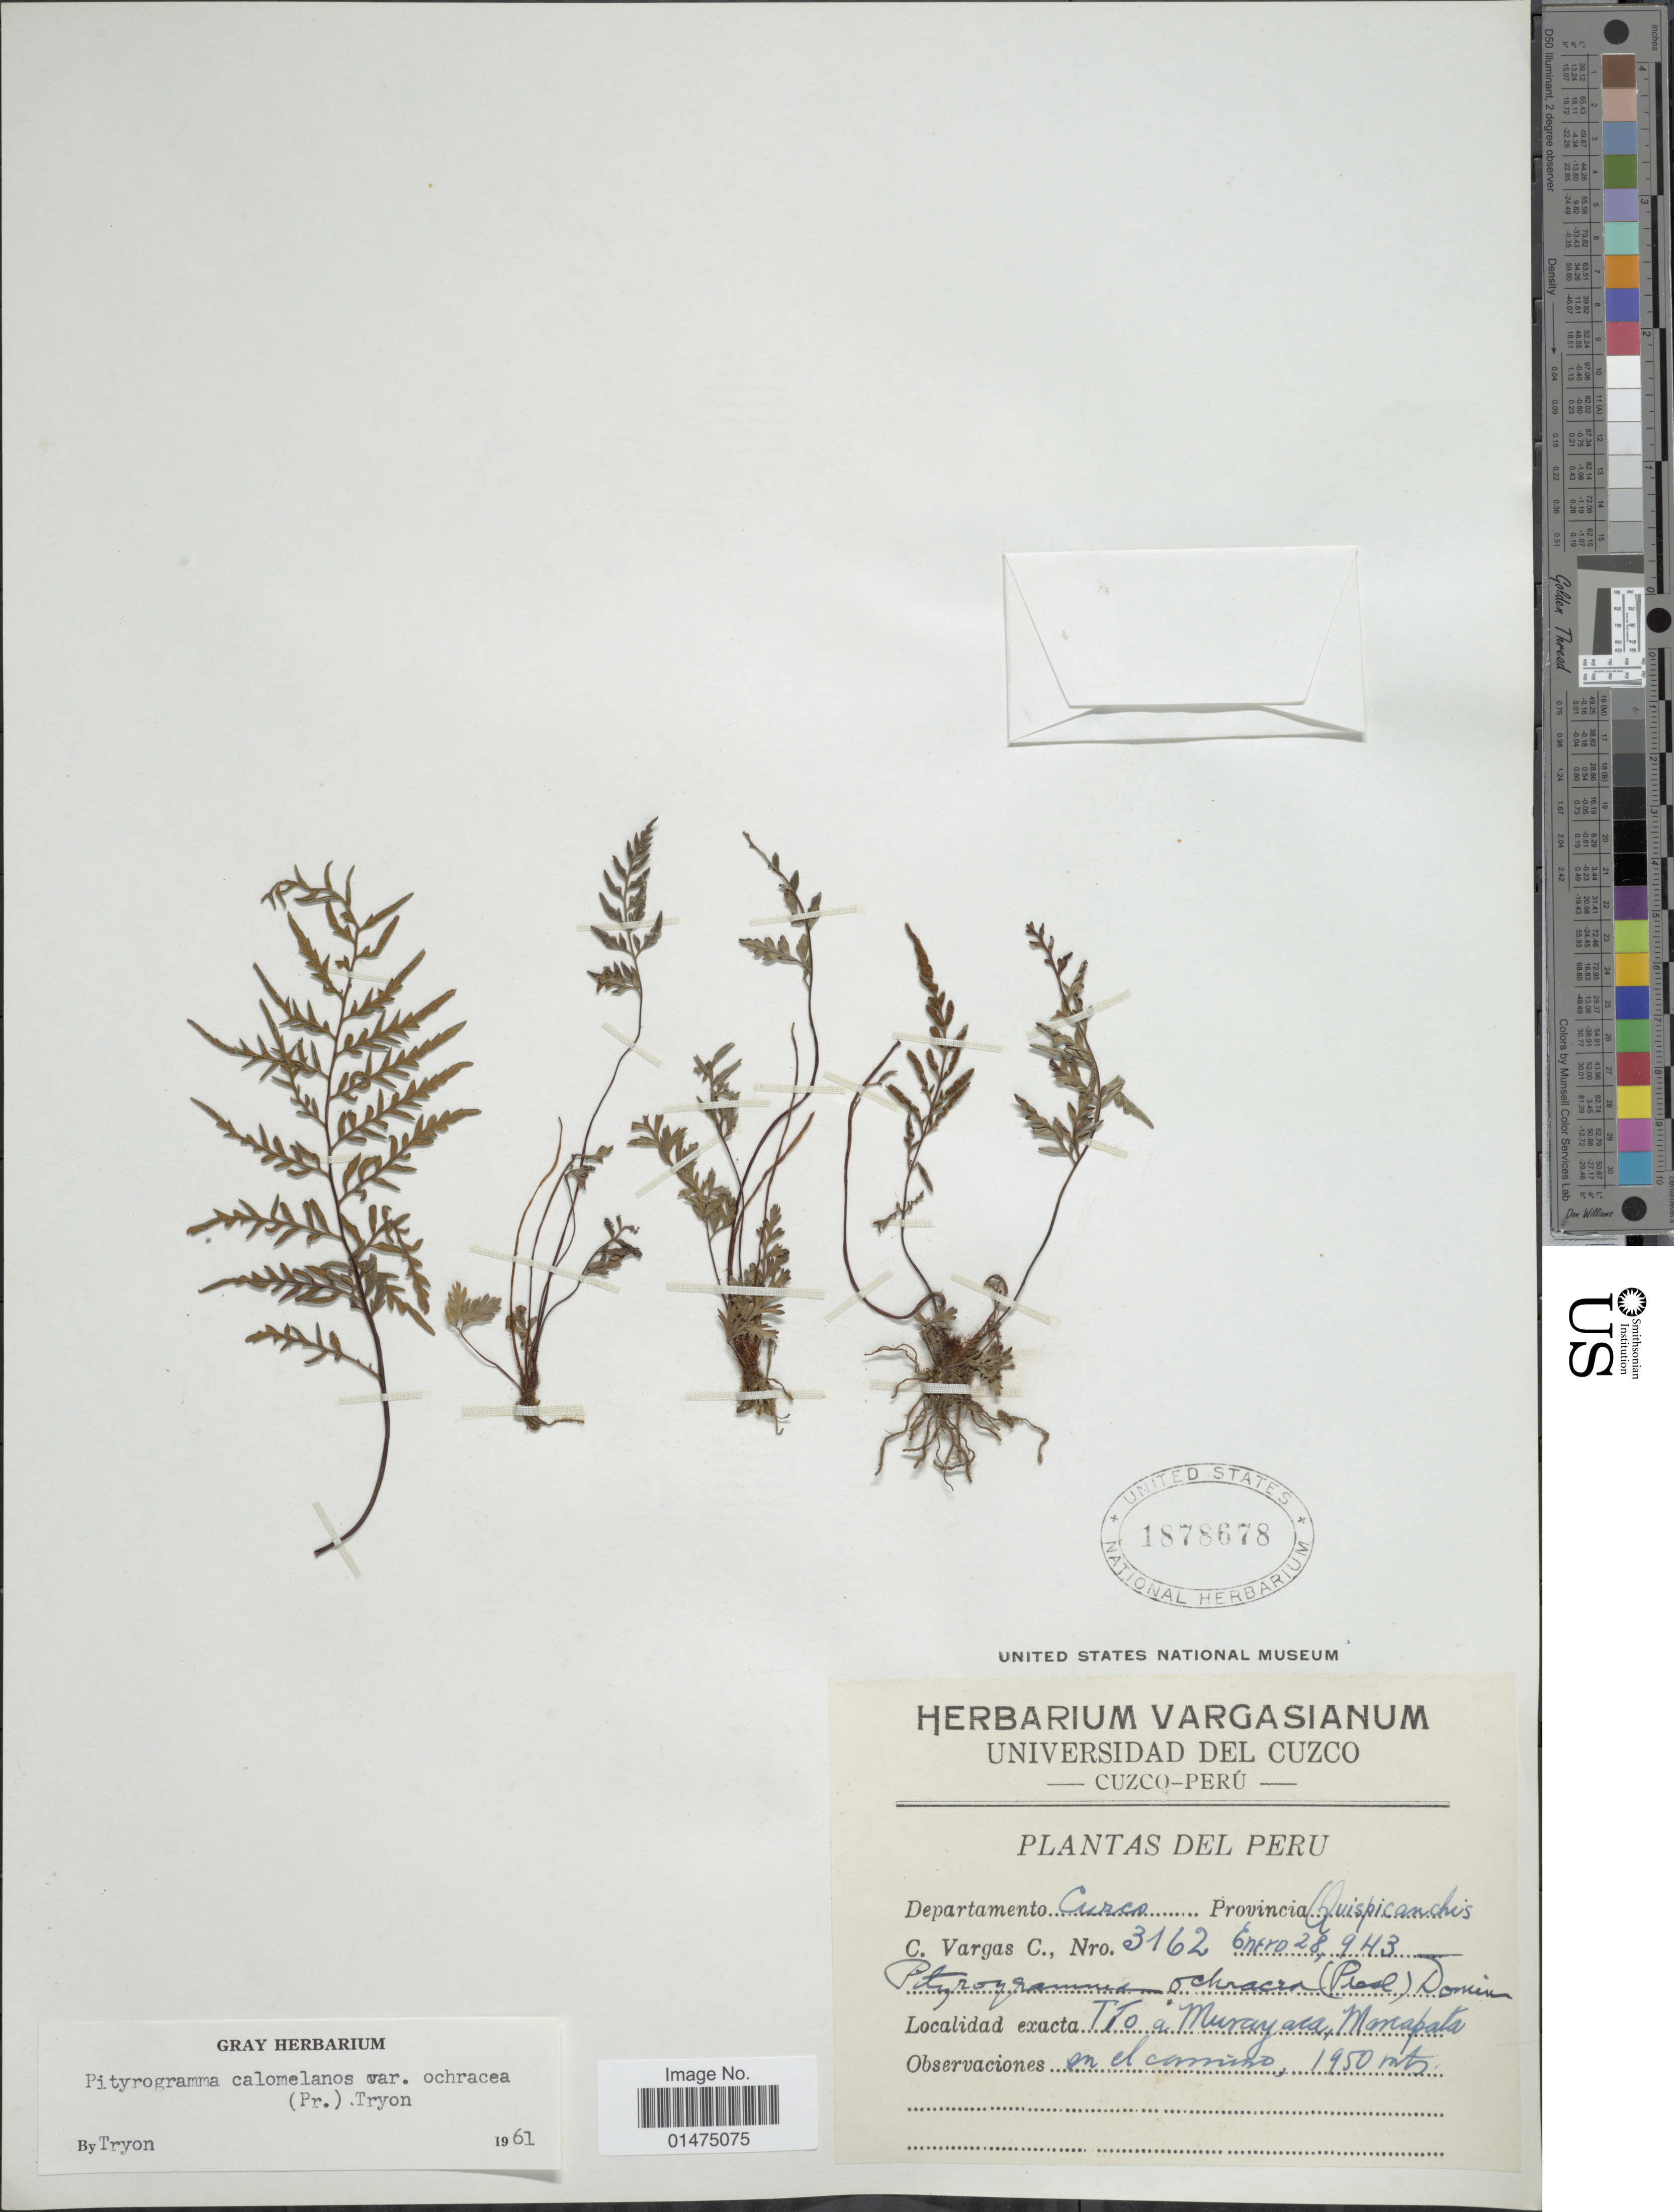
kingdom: Plantae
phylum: Tracheophyta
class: Polypodiopsida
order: Polypodiales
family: Pteridaceae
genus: Pityrogramma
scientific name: Pityrogramma ochracea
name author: (C. Presl) Domin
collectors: C. Vargas Calderón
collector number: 3162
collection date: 1943-01-28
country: Peru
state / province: Cusco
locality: Tio a Murayaca, Marcapata, Provincia Quispicanchis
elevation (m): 1950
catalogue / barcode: US 1878678